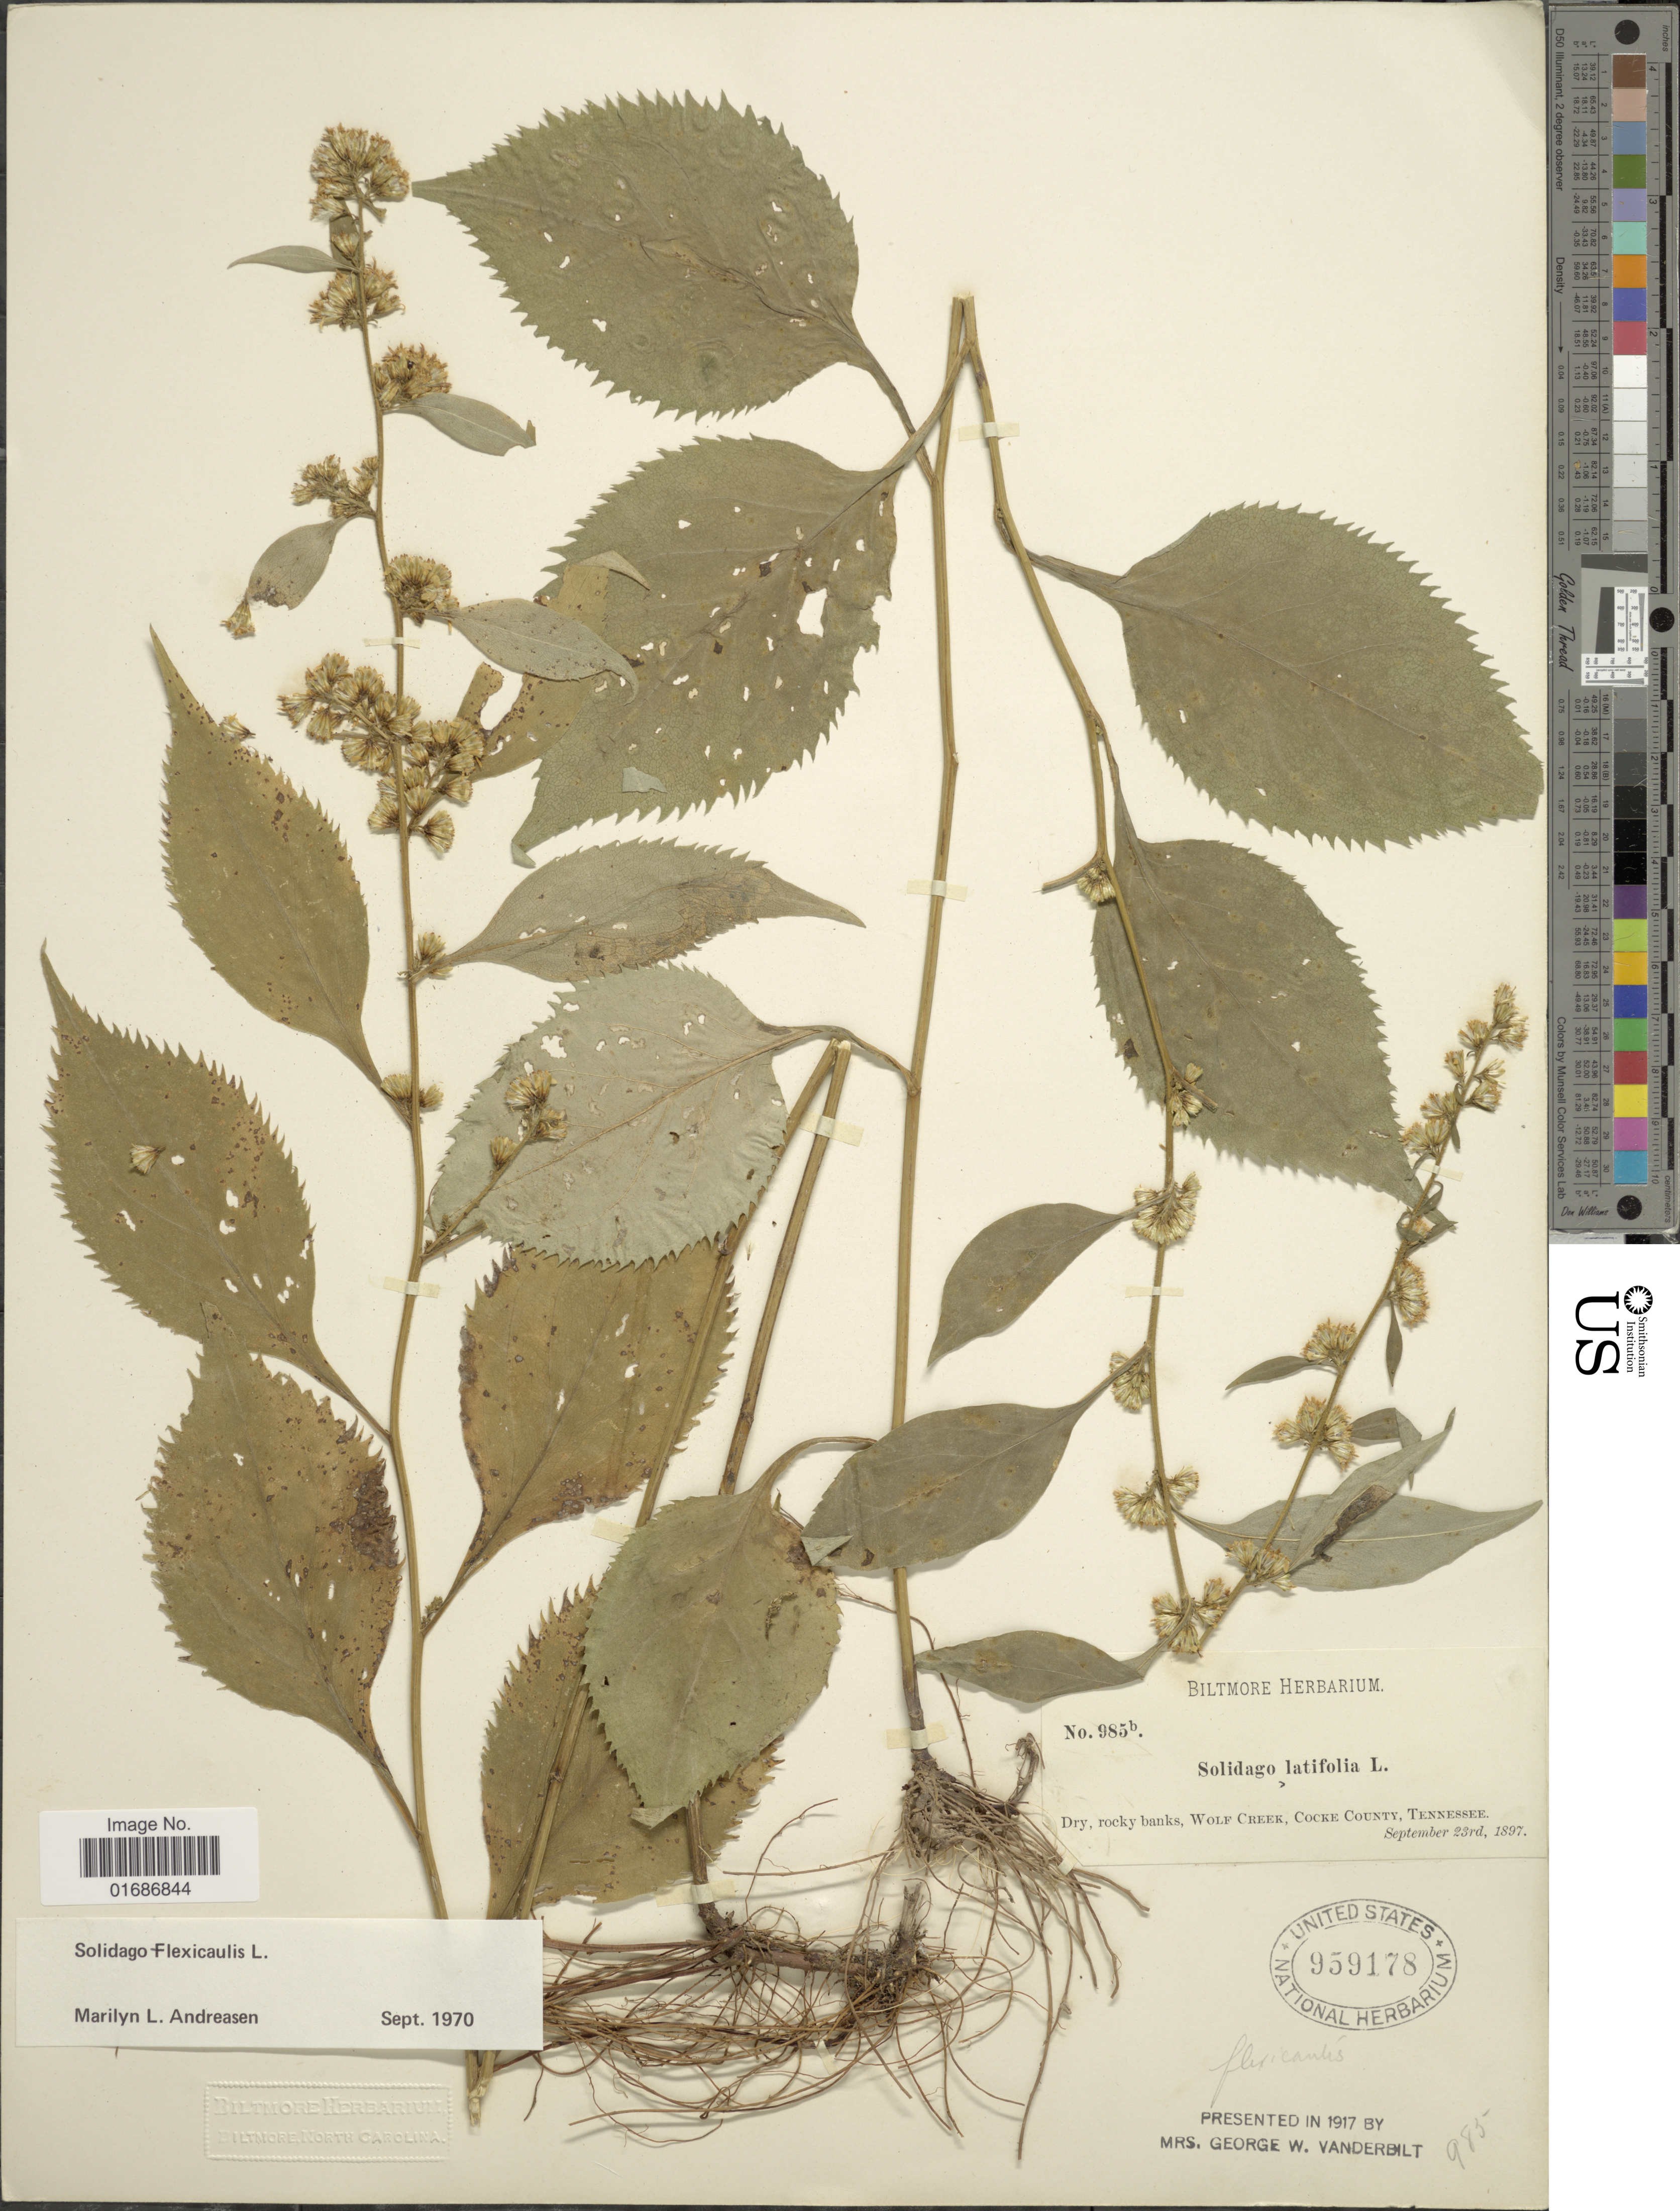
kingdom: Plantae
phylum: Tracheophyta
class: Magnoliopsida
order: Asterales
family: Asteraceae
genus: Solidago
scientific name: Solidago flexicaulis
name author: L.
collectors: ex herb. Biltmore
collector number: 985b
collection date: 1897-09-23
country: United States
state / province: Tennessee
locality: Dry, rocky banks, Wolf Creek, Cocke County, Tennessee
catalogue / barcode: US 959178